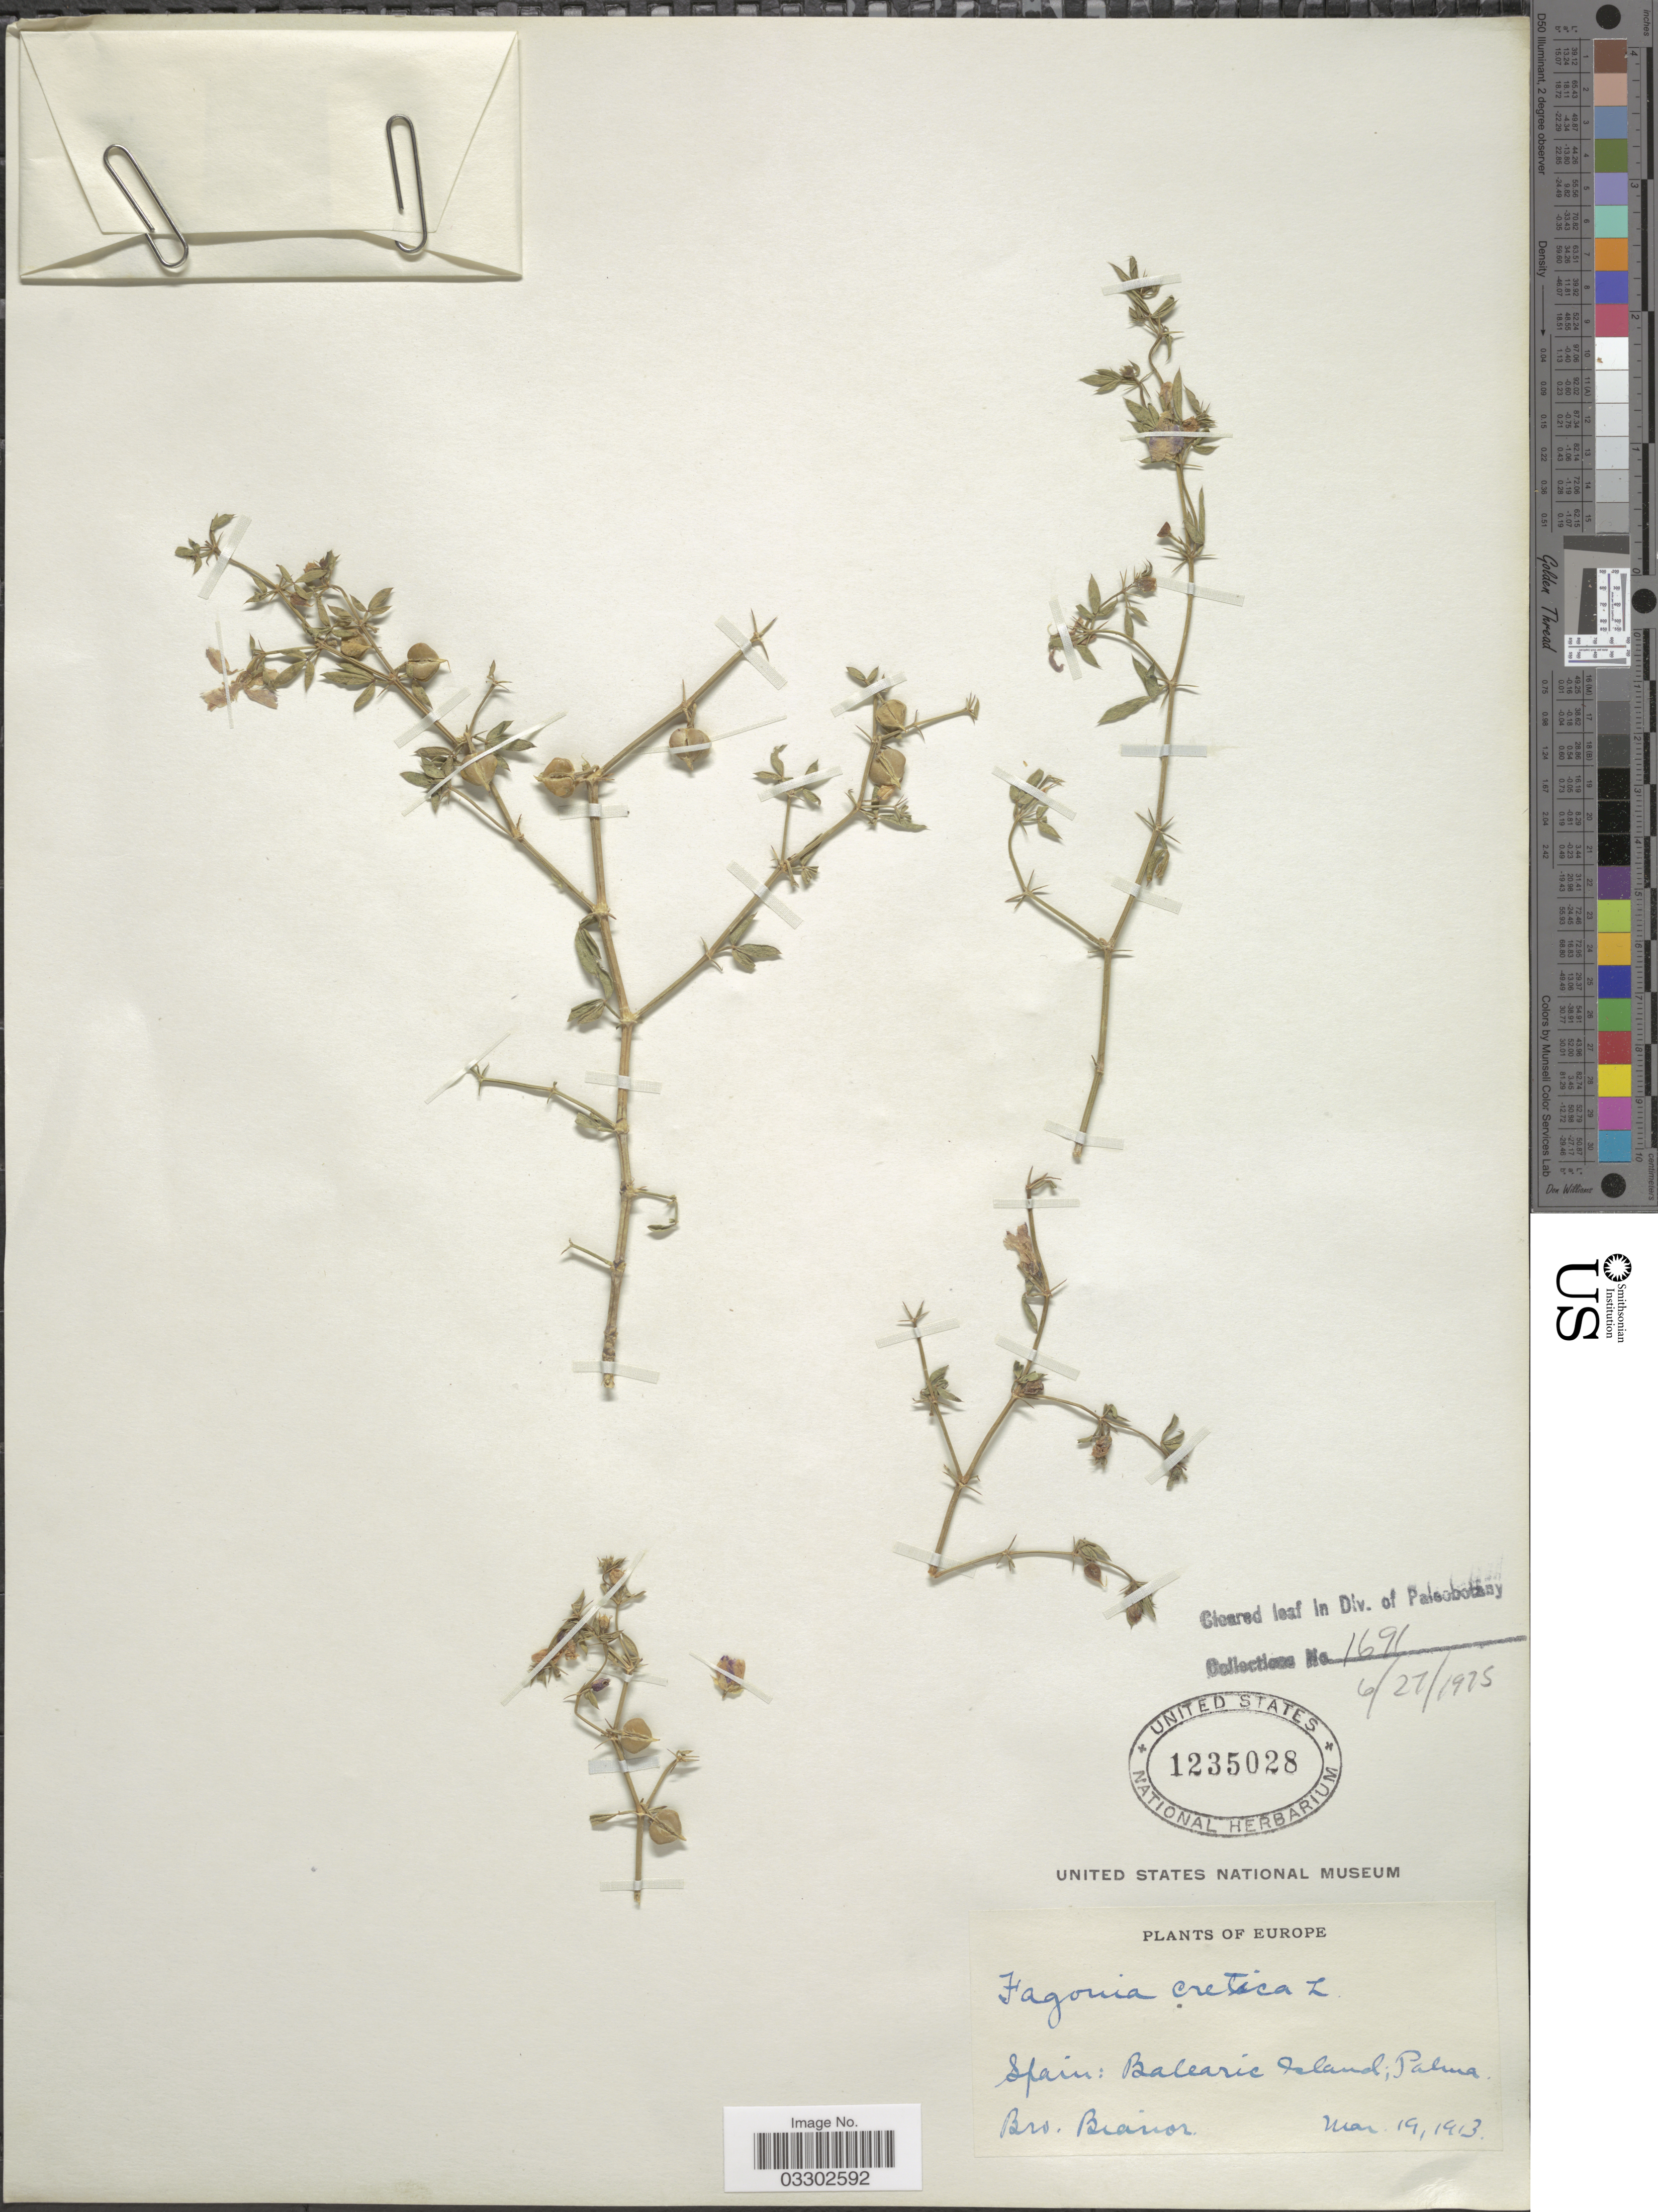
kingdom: Plantae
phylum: Tracheophyta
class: Magnoliopsida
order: Zygophyllales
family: Zygophyllaceae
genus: Fagonia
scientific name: Fagonia cretica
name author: L.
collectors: Bro. Bianor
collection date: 1913-03-19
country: Spain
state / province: Islas Baleares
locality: Balearic Island; Palma.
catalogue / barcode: US 1235028